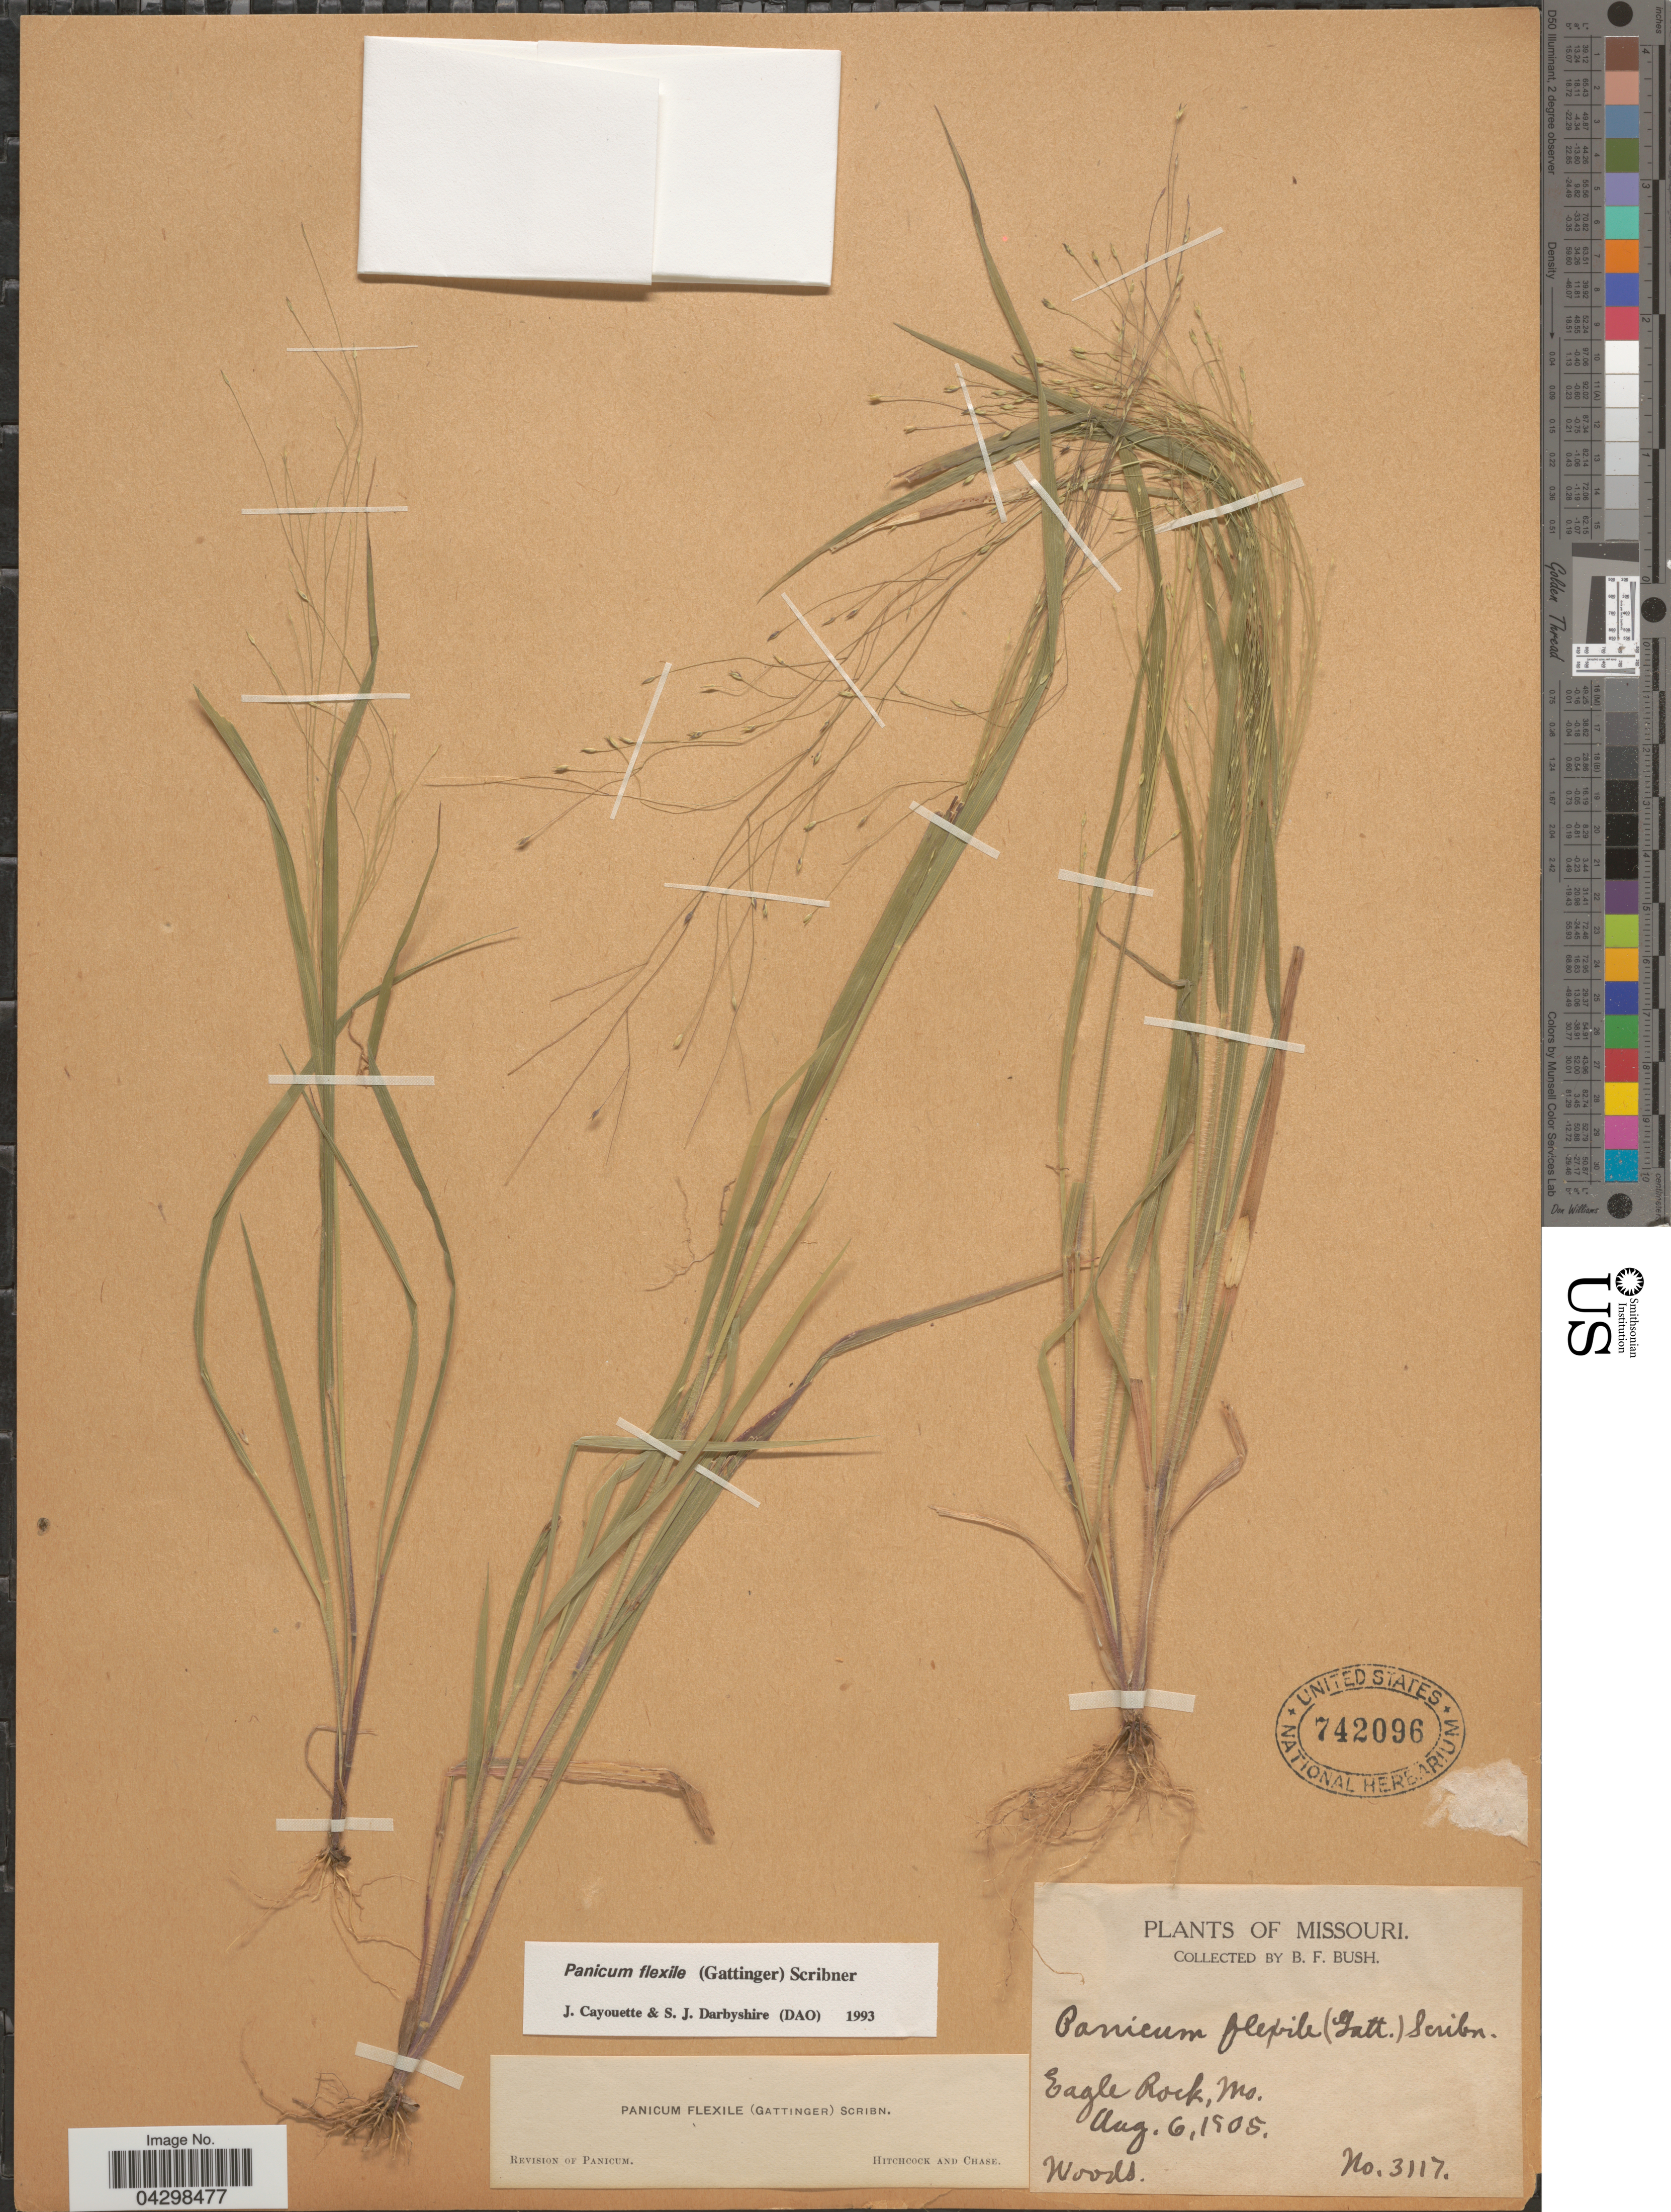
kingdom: Plantae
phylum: Tracheophyta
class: Liliopsida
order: Poales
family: Poaceae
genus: Panicum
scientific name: Panicum flexile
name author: (Gatt.) Scribn.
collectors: B. F. Bush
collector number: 3117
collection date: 1905-08-06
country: United States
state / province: Missouri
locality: Eagle Rock.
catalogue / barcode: US 742096